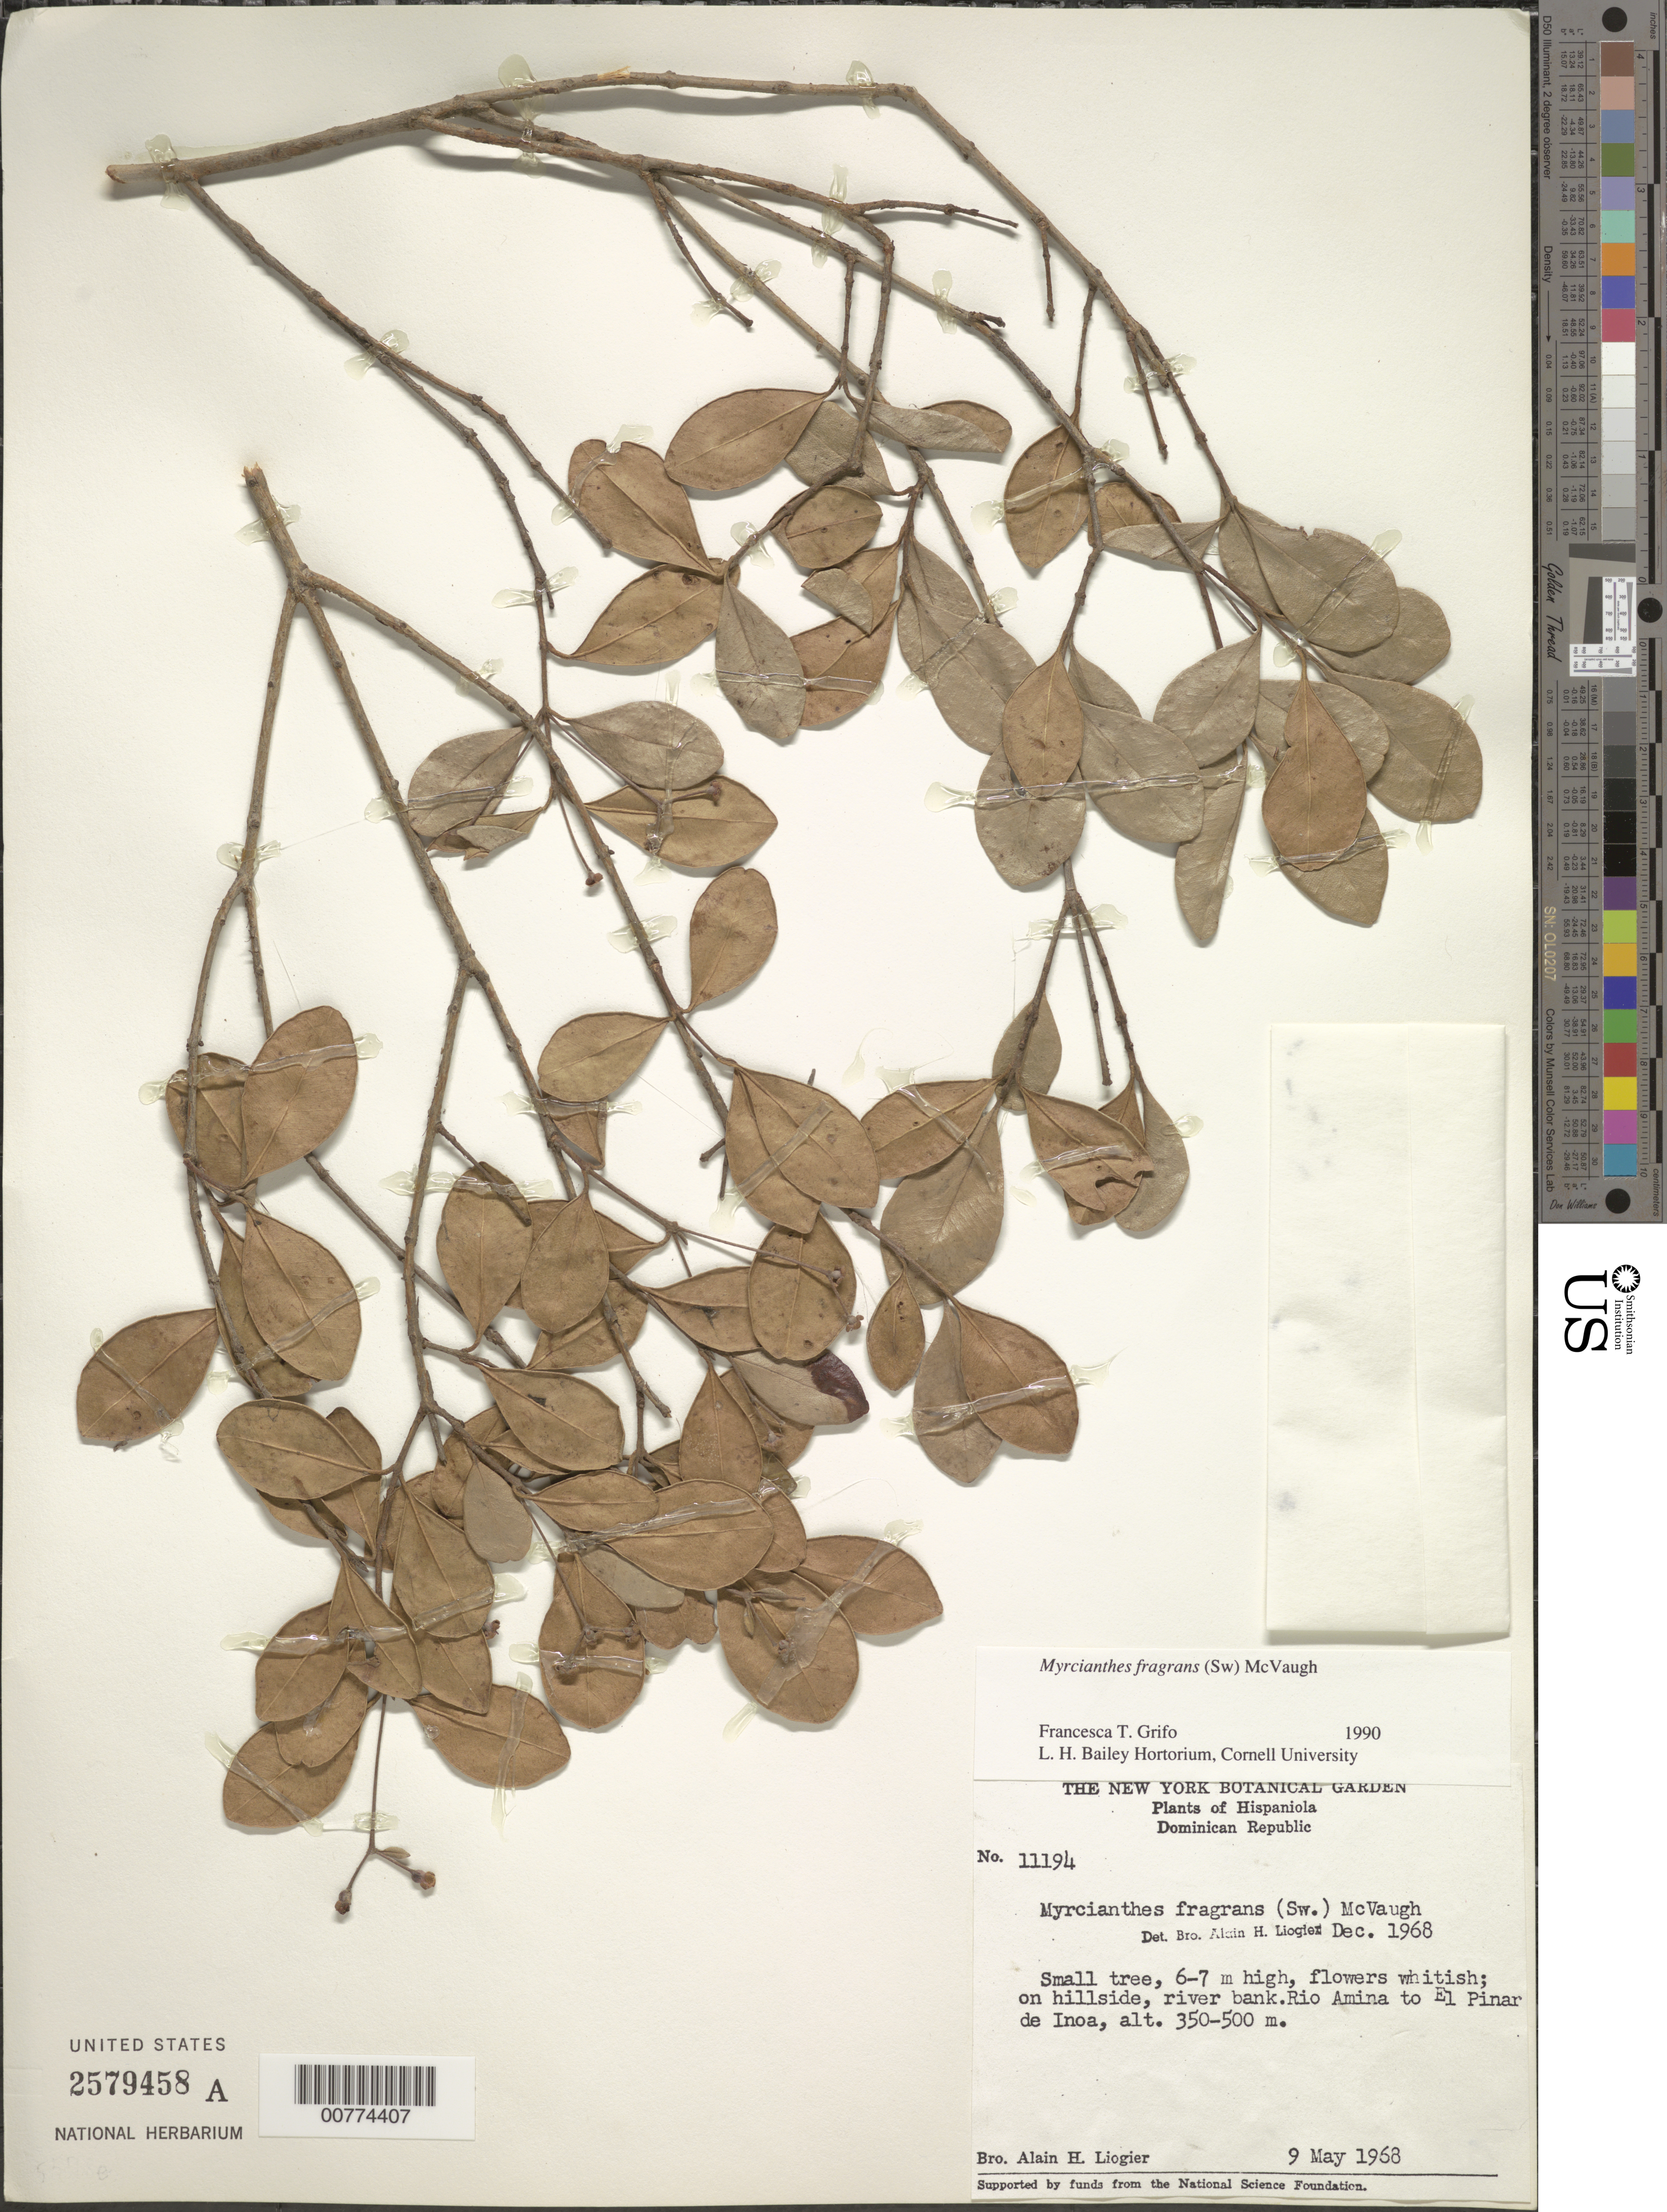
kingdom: Plantae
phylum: Tracheophyta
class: Magnoliopsida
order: Myrtales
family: Myrtaceae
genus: Myrcianthes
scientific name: Myrcianthes fragrans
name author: (Sw.) McVaugh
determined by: Grifo, F. T.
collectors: A. H. Liogier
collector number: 11194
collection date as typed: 09 May 1968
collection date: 1968-05-09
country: Dominican Republic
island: Hispaniola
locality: Rio Amina to El Pinar de Inoa.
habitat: On hillside, on banks of river.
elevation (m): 350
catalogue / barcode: US 2579458A